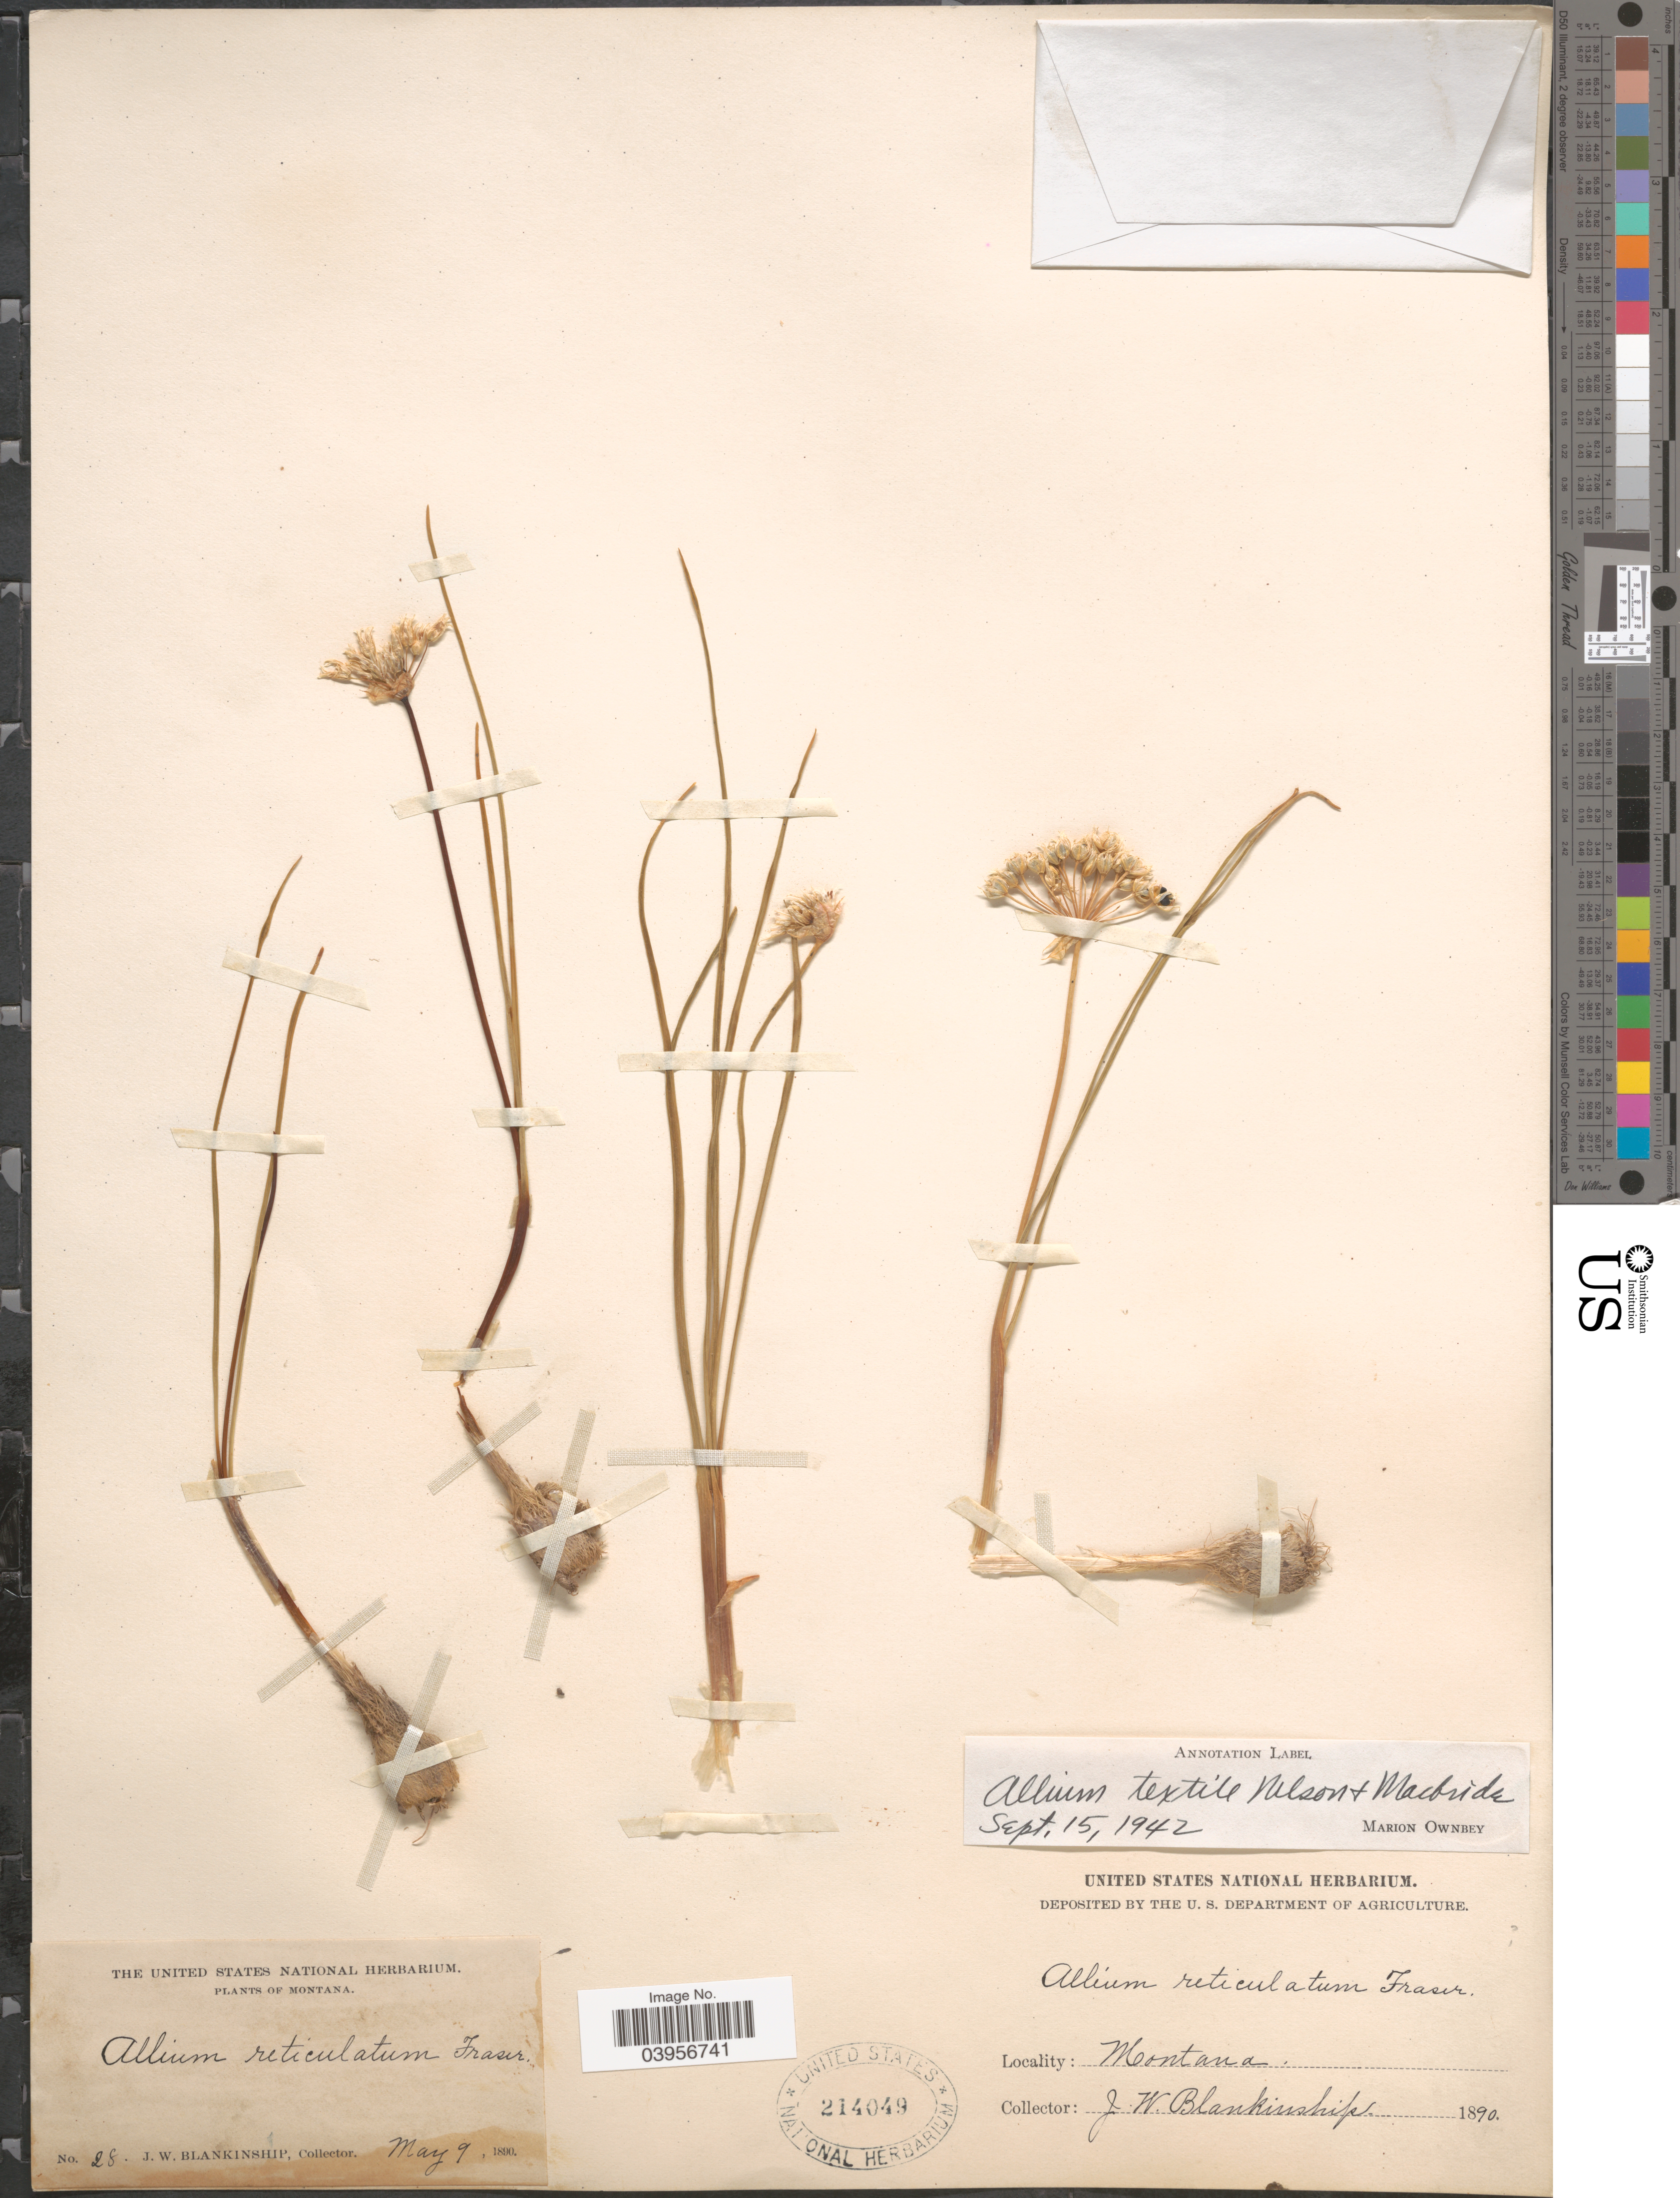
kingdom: Plantae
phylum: Tracheophyta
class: Liliopsida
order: Asparagales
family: Amaryllidaceae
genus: Allium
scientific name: Allium textile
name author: A. Nelson & J.F. Macbr.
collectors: J. W. Blankinship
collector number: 28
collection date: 1890-05-09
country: United States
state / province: Montana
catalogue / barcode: US 214049